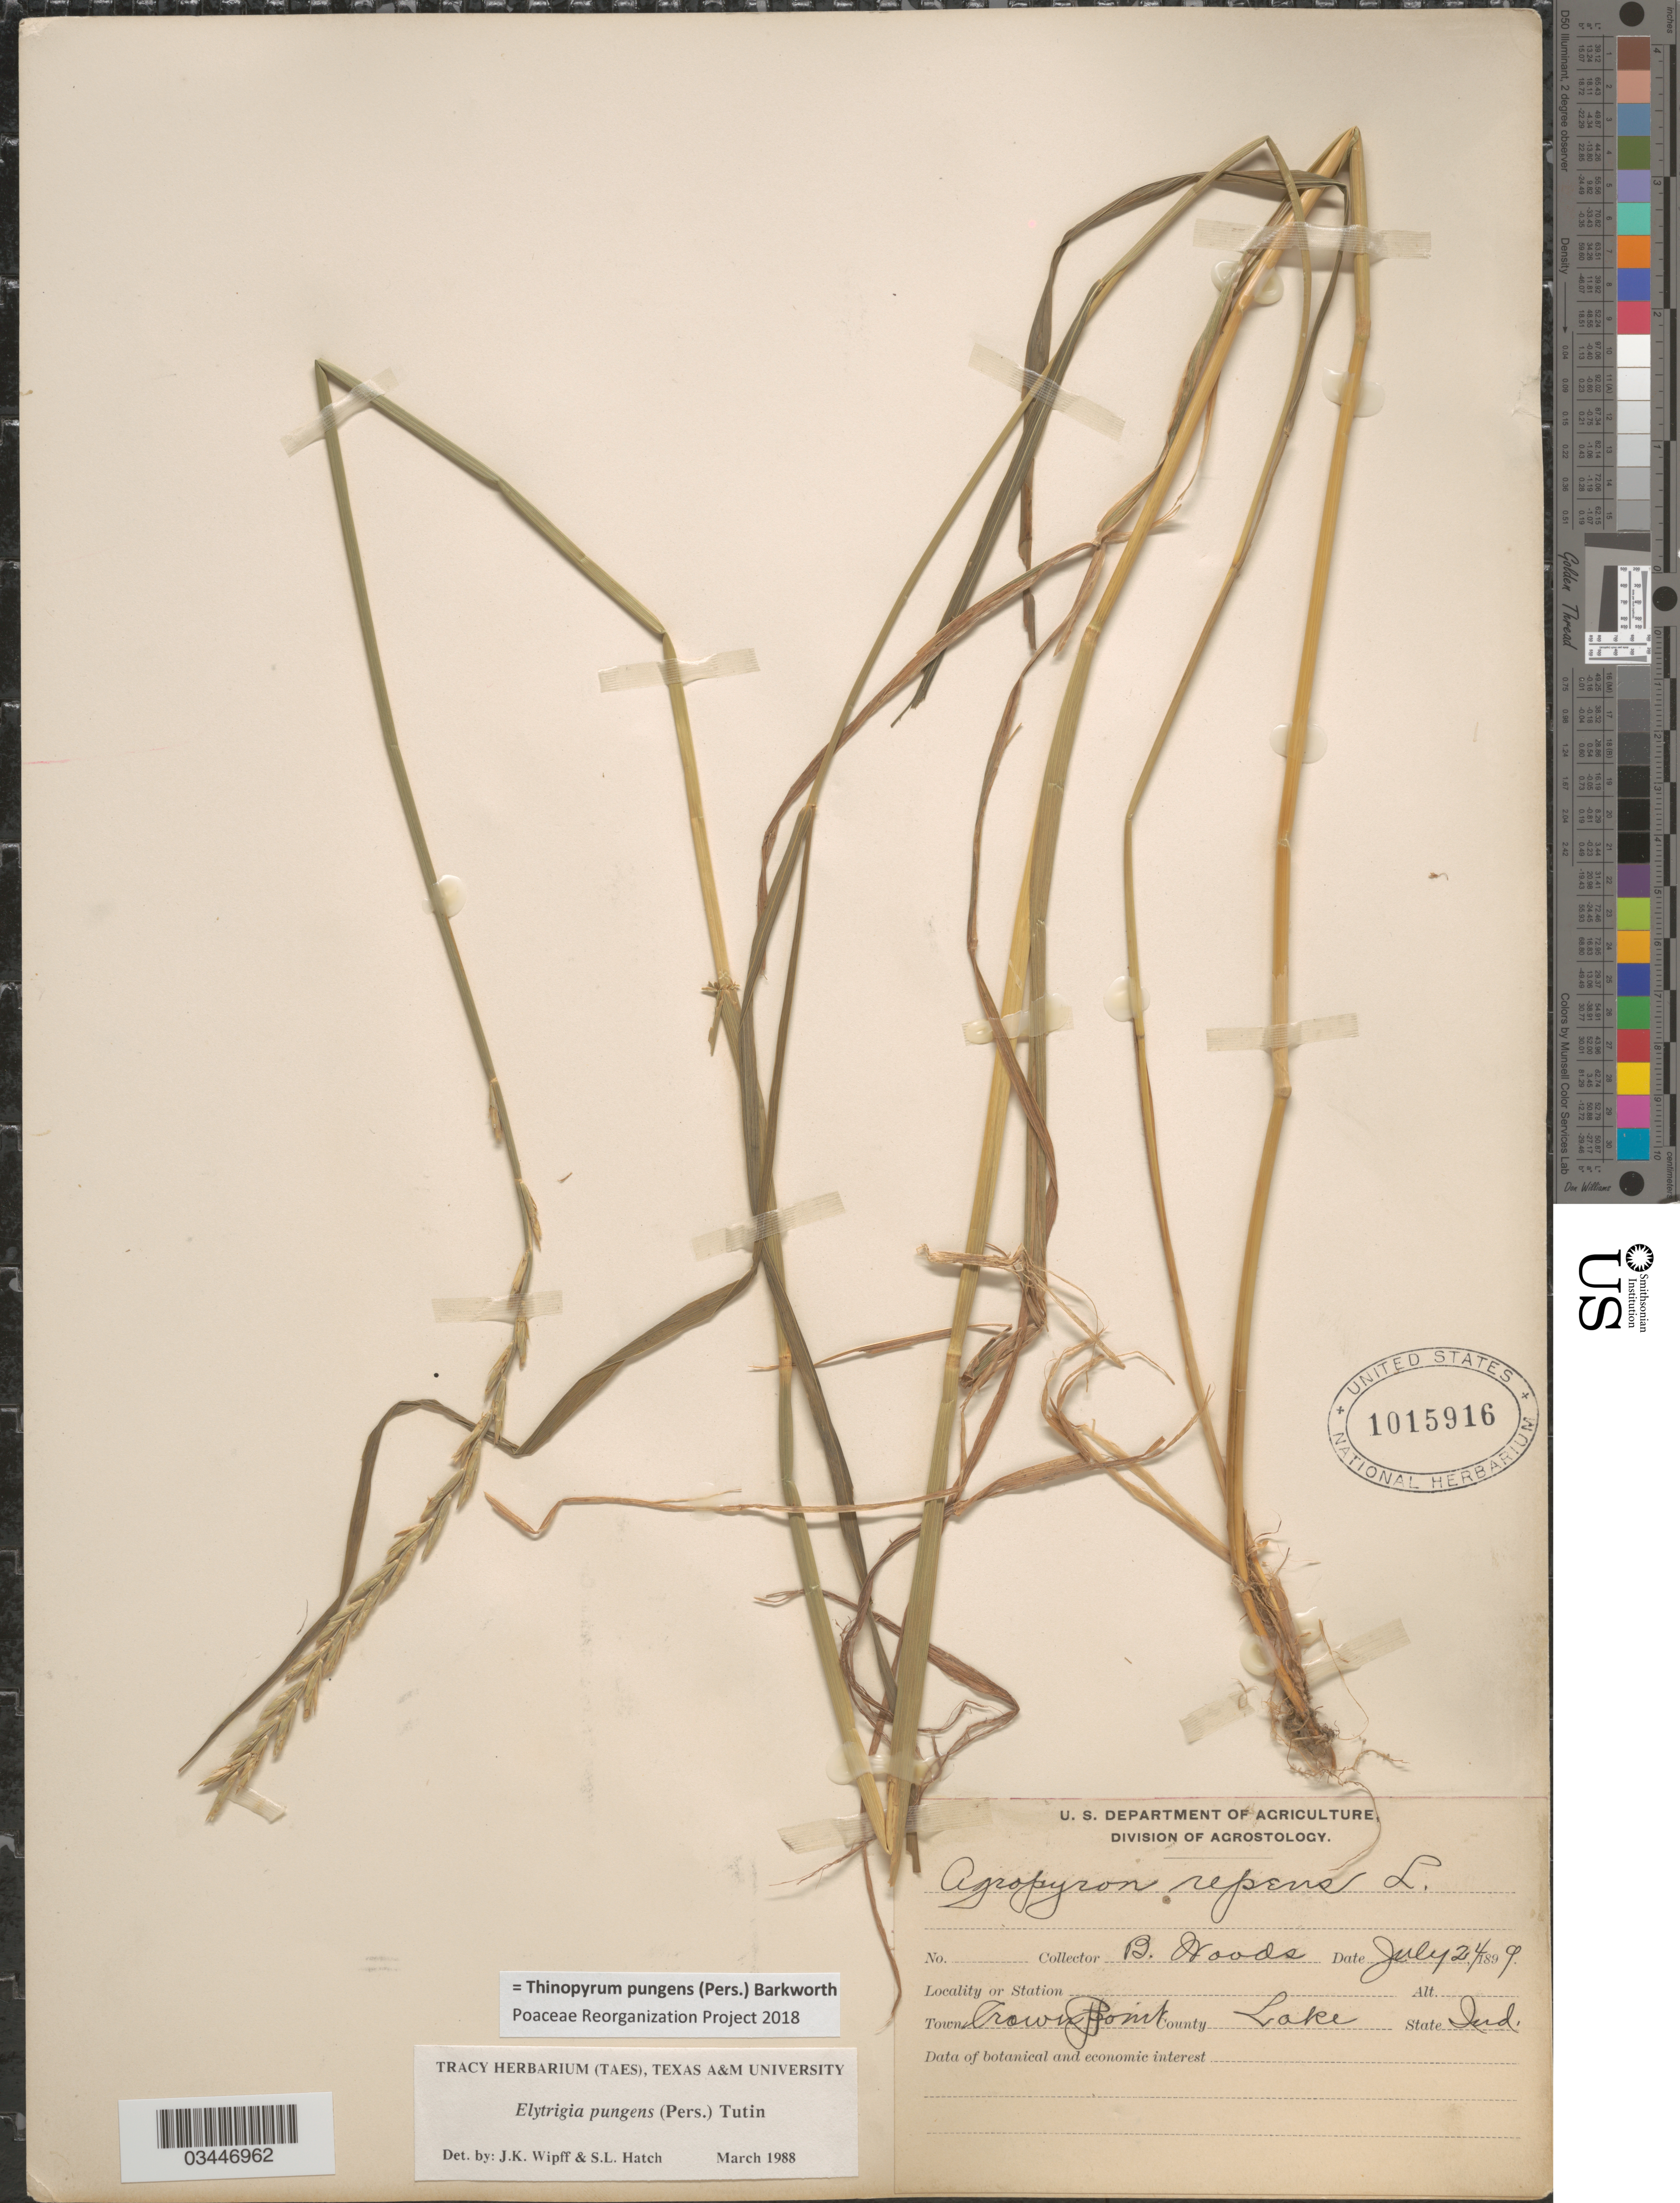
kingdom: Plantae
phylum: Tracheophyta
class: Liliopsida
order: Poales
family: Poaceae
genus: Thinopyrum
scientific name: Thinopyrum pungens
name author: (Pers.) Barkworth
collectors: B. Woods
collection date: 1899-07-24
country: United States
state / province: Indiana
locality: Town Crown Point. County Lake.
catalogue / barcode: US 1015916